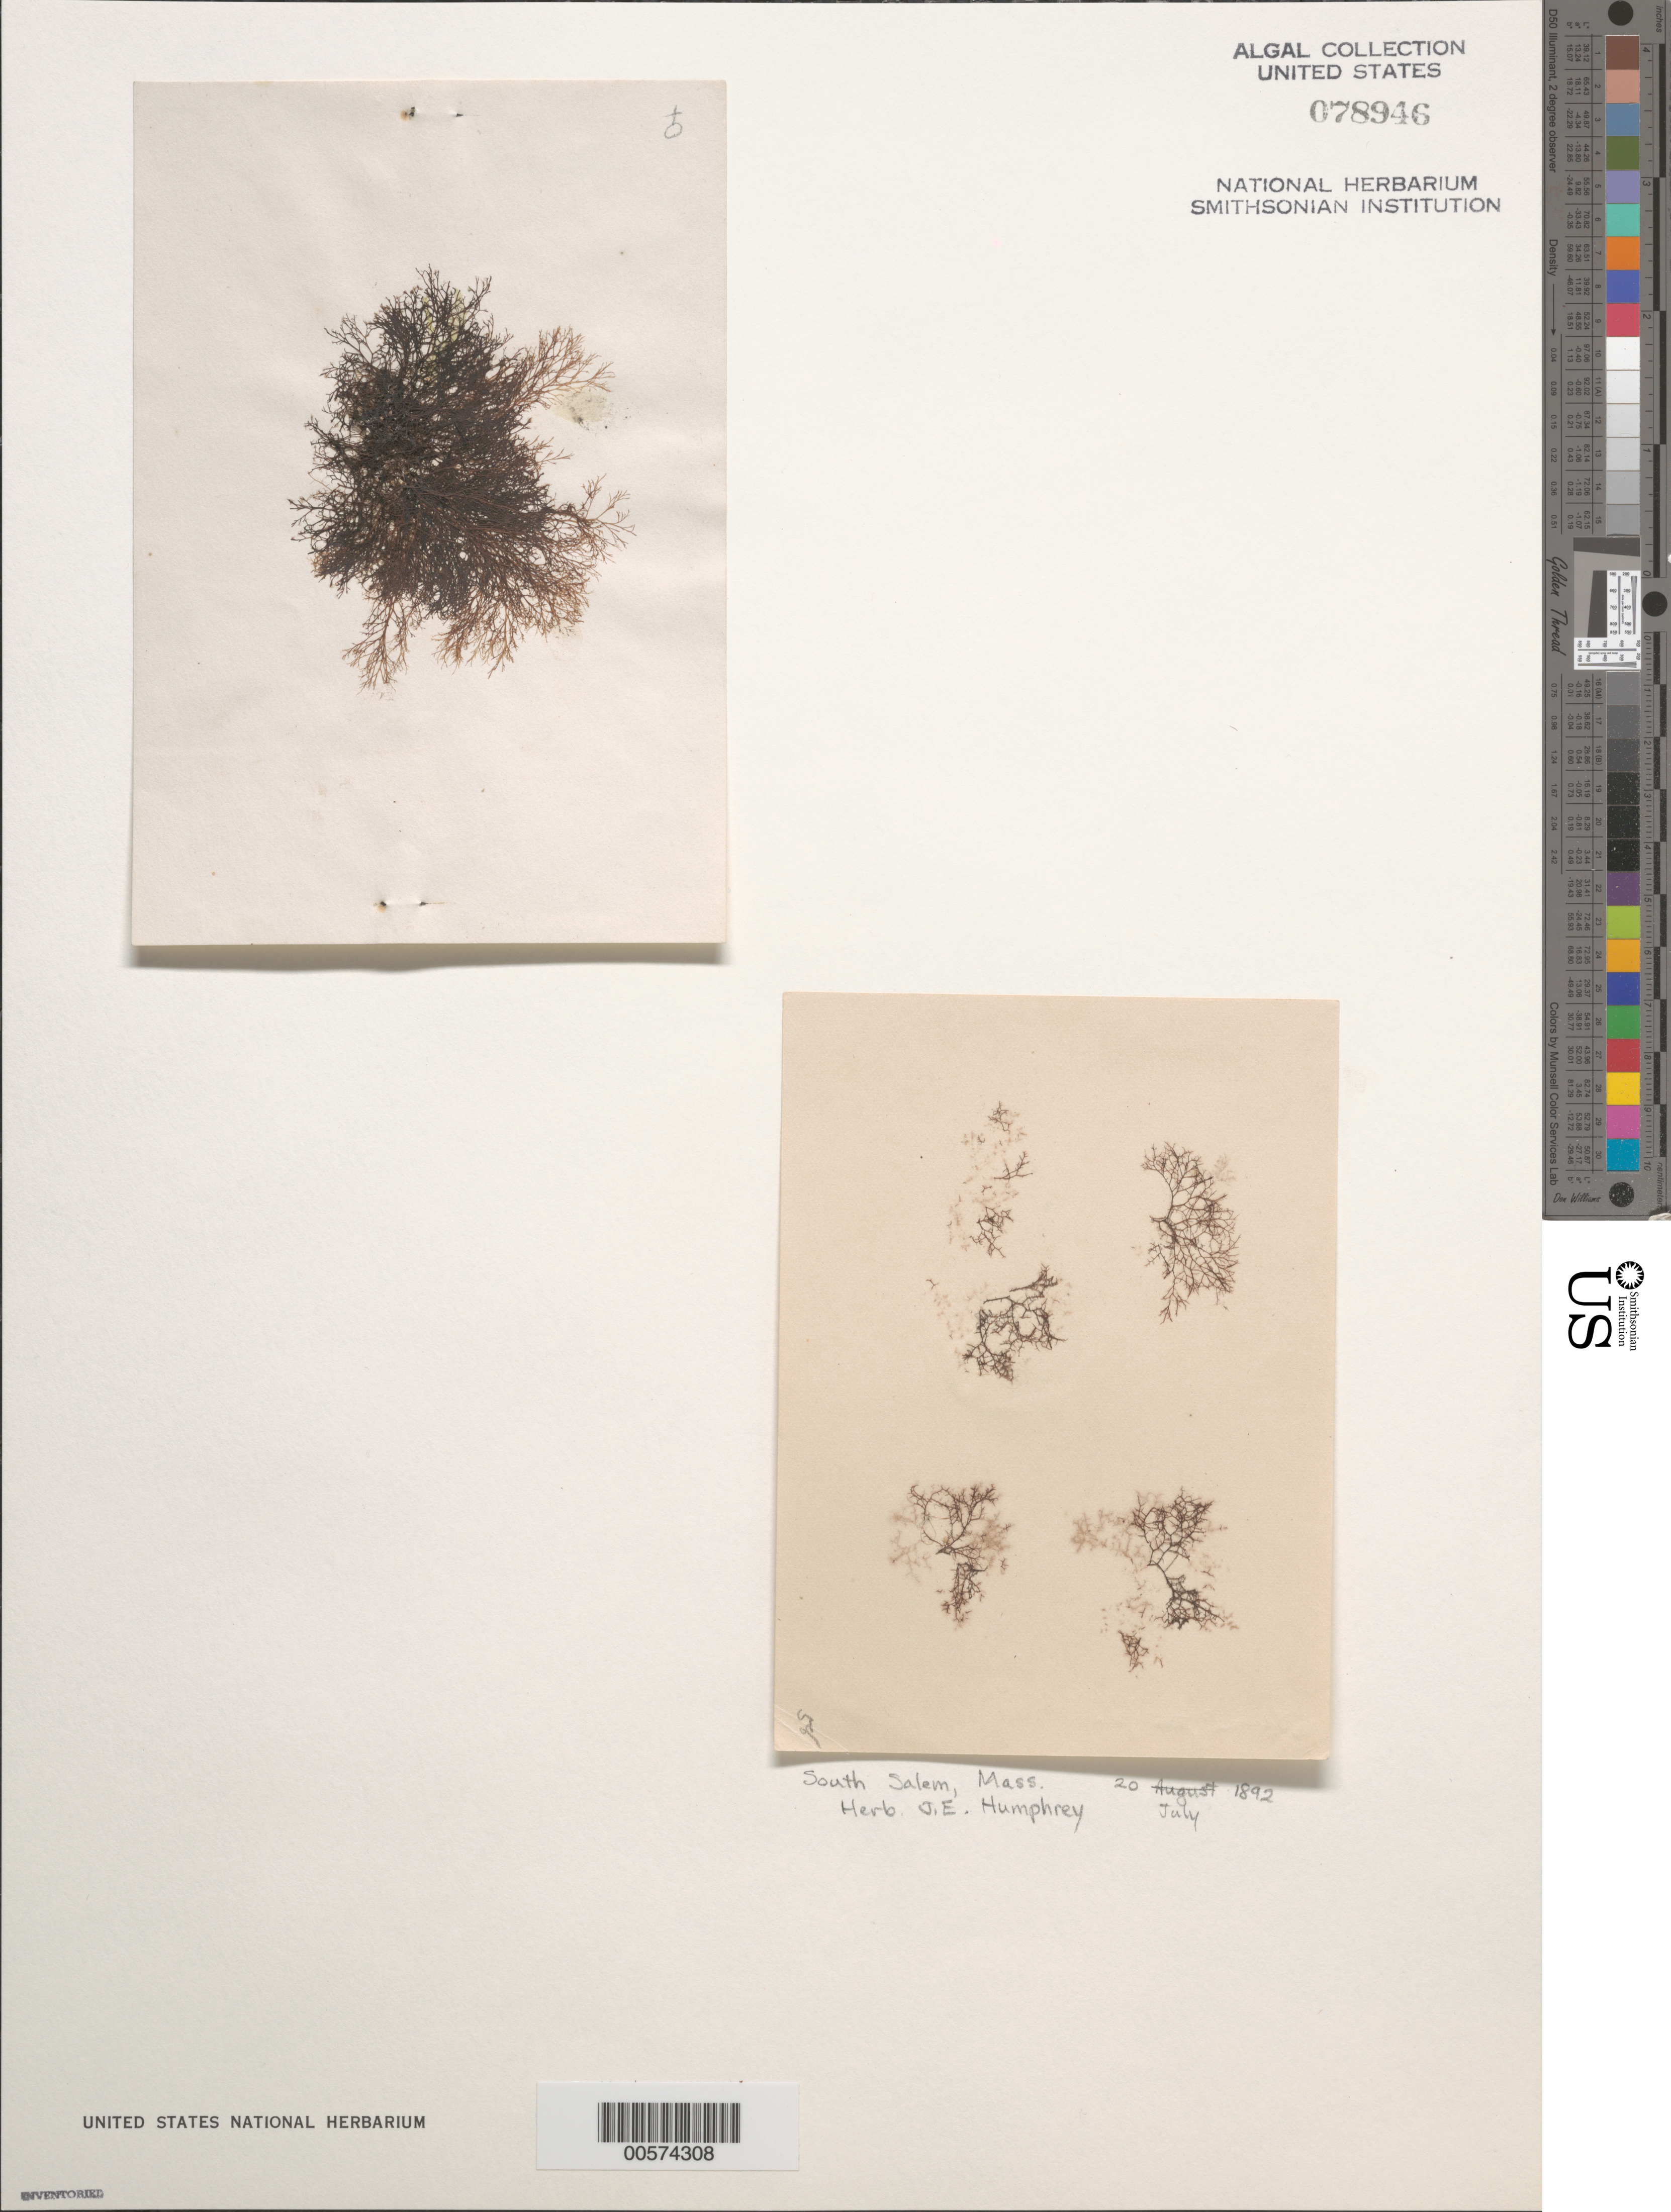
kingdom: Plantae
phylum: Rhodophyta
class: Florideophyceae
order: Ceramiales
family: Rhodomelaceae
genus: Polysiphonia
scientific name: Polysiphonia sp.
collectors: J. Humphrey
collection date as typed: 20 Jul 1892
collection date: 1892-07-20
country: United States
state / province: Massachusetts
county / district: Essex County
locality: South Salem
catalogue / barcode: US 78946